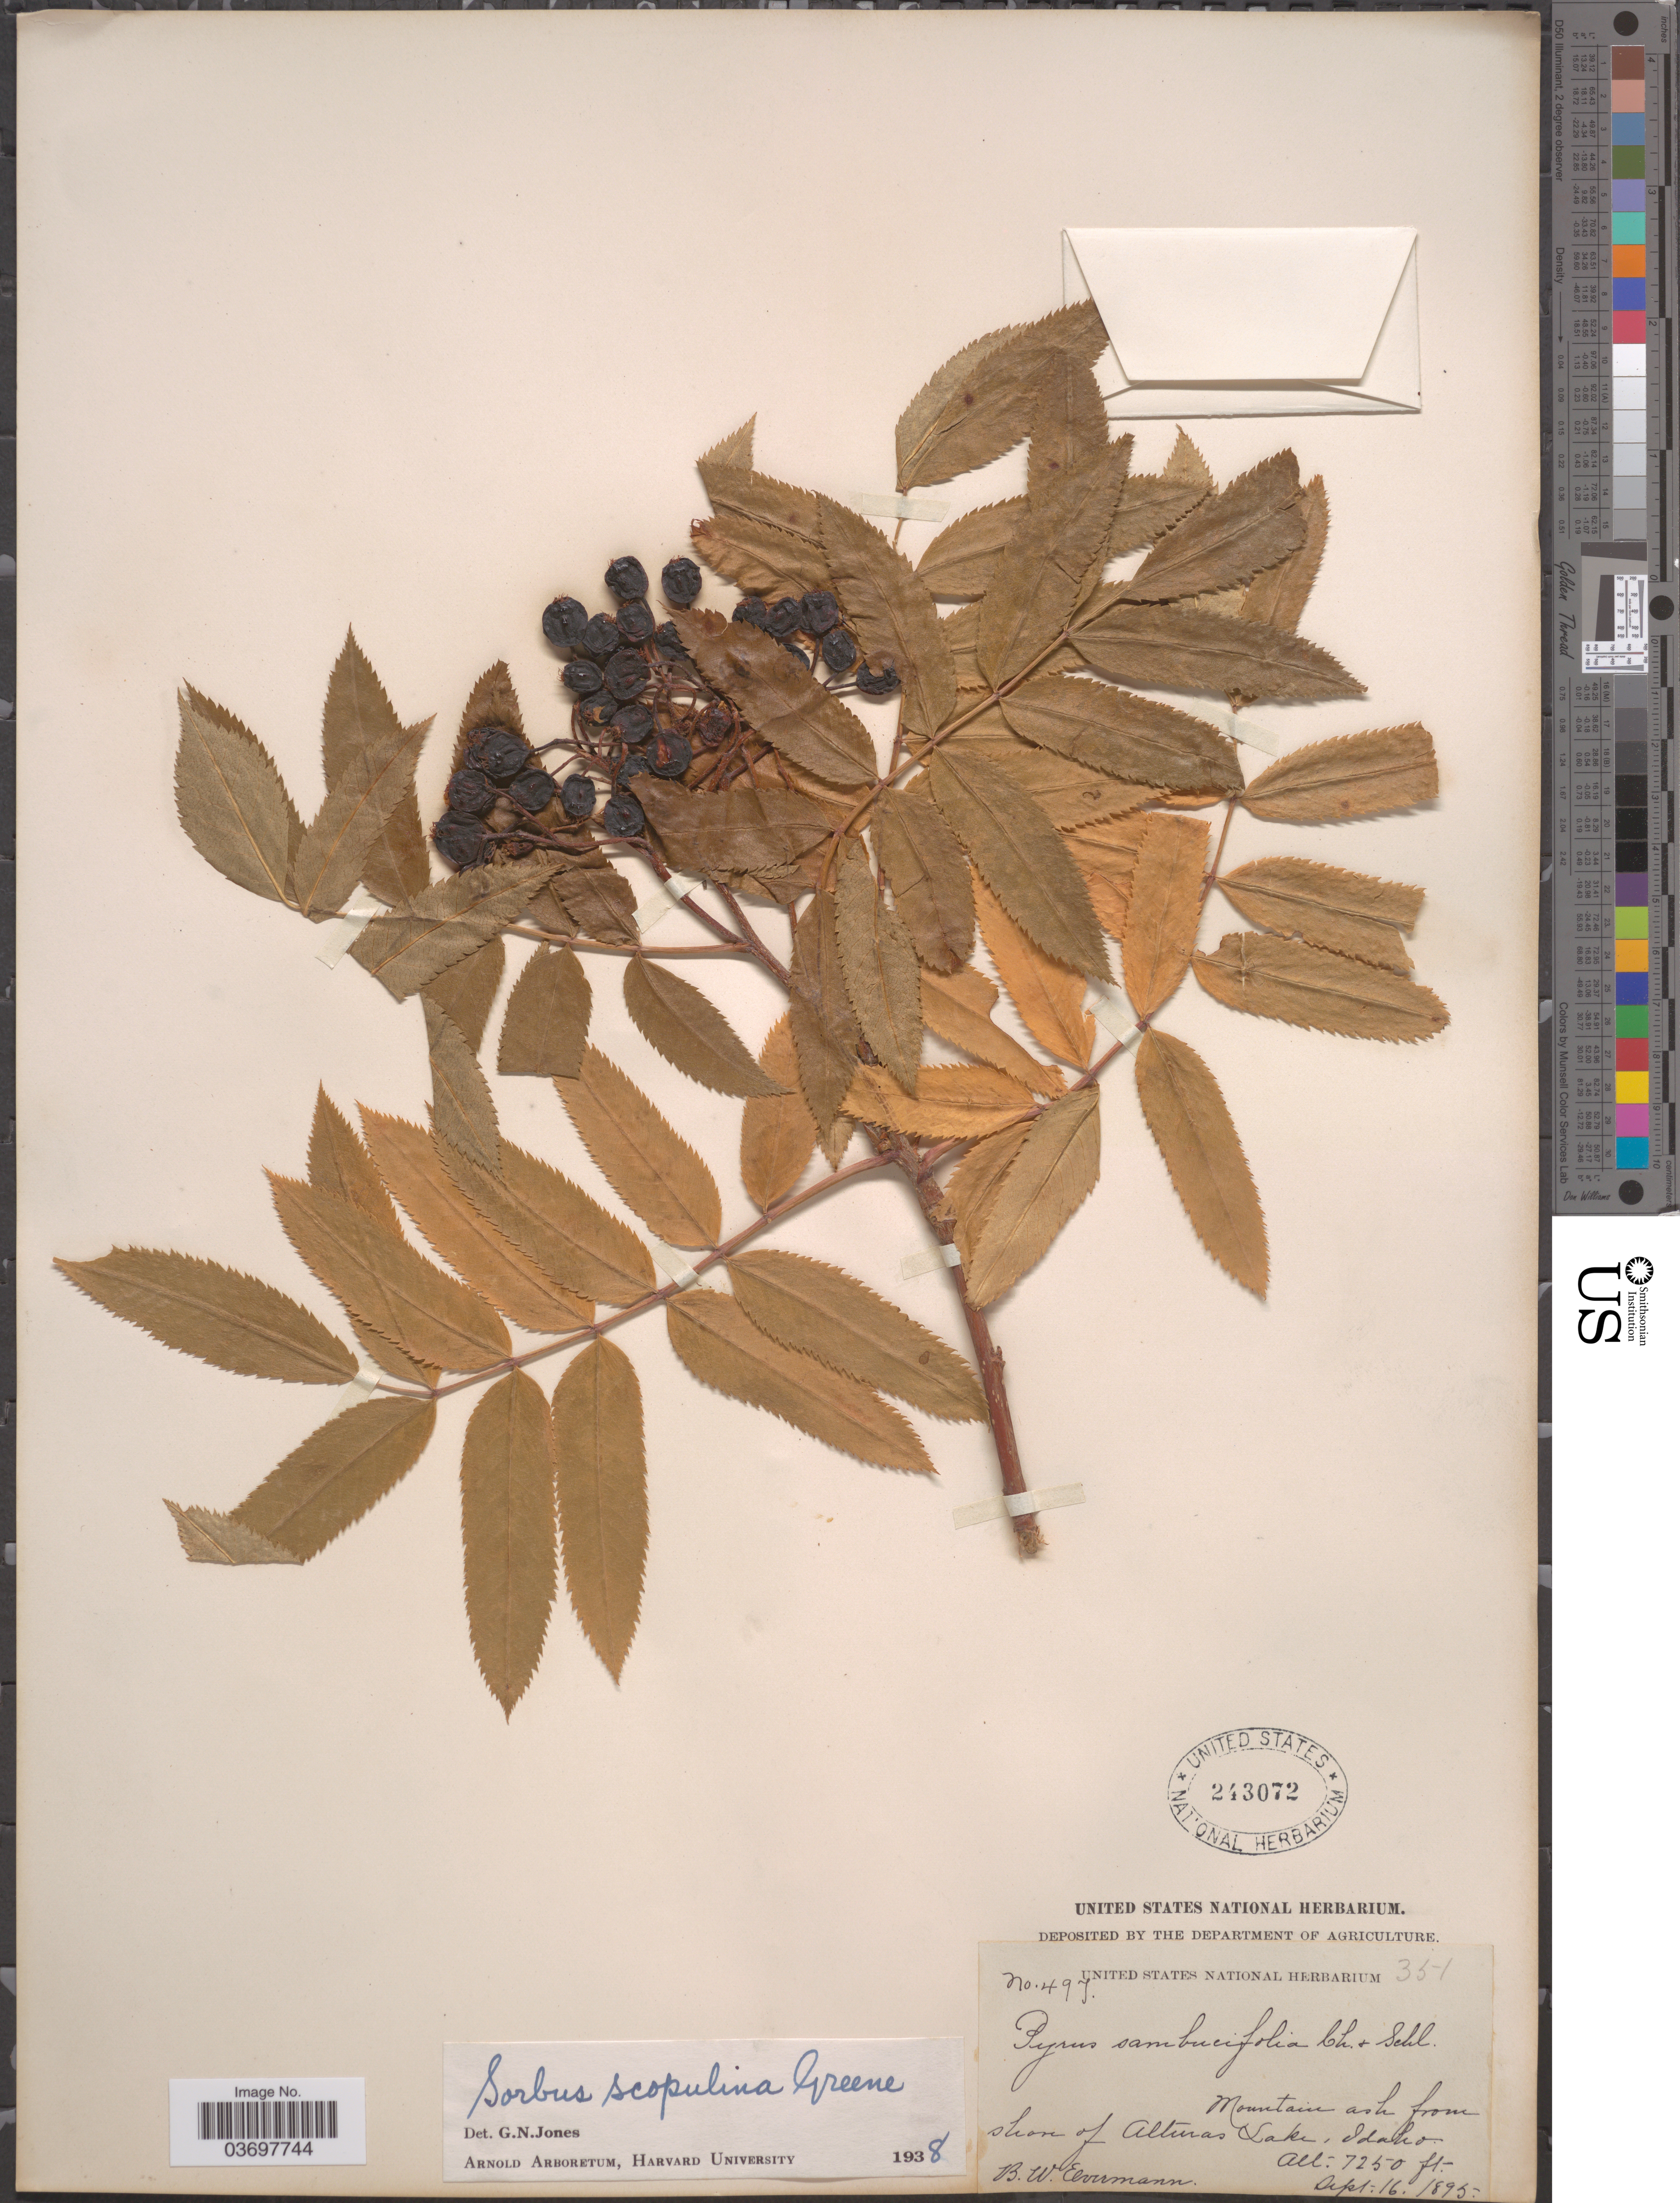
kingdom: Plantae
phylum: Tracheophyta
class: Magnoliopsida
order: Rosales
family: Rosaceae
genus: Sorbus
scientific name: Sorbus scopulina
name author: Greene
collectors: B. W. Evermann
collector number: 497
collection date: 1895-09-16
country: United States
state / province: Idaho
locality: Mountain ash from shore of Alturas Lake.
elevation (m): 2210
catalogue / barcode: US 243072